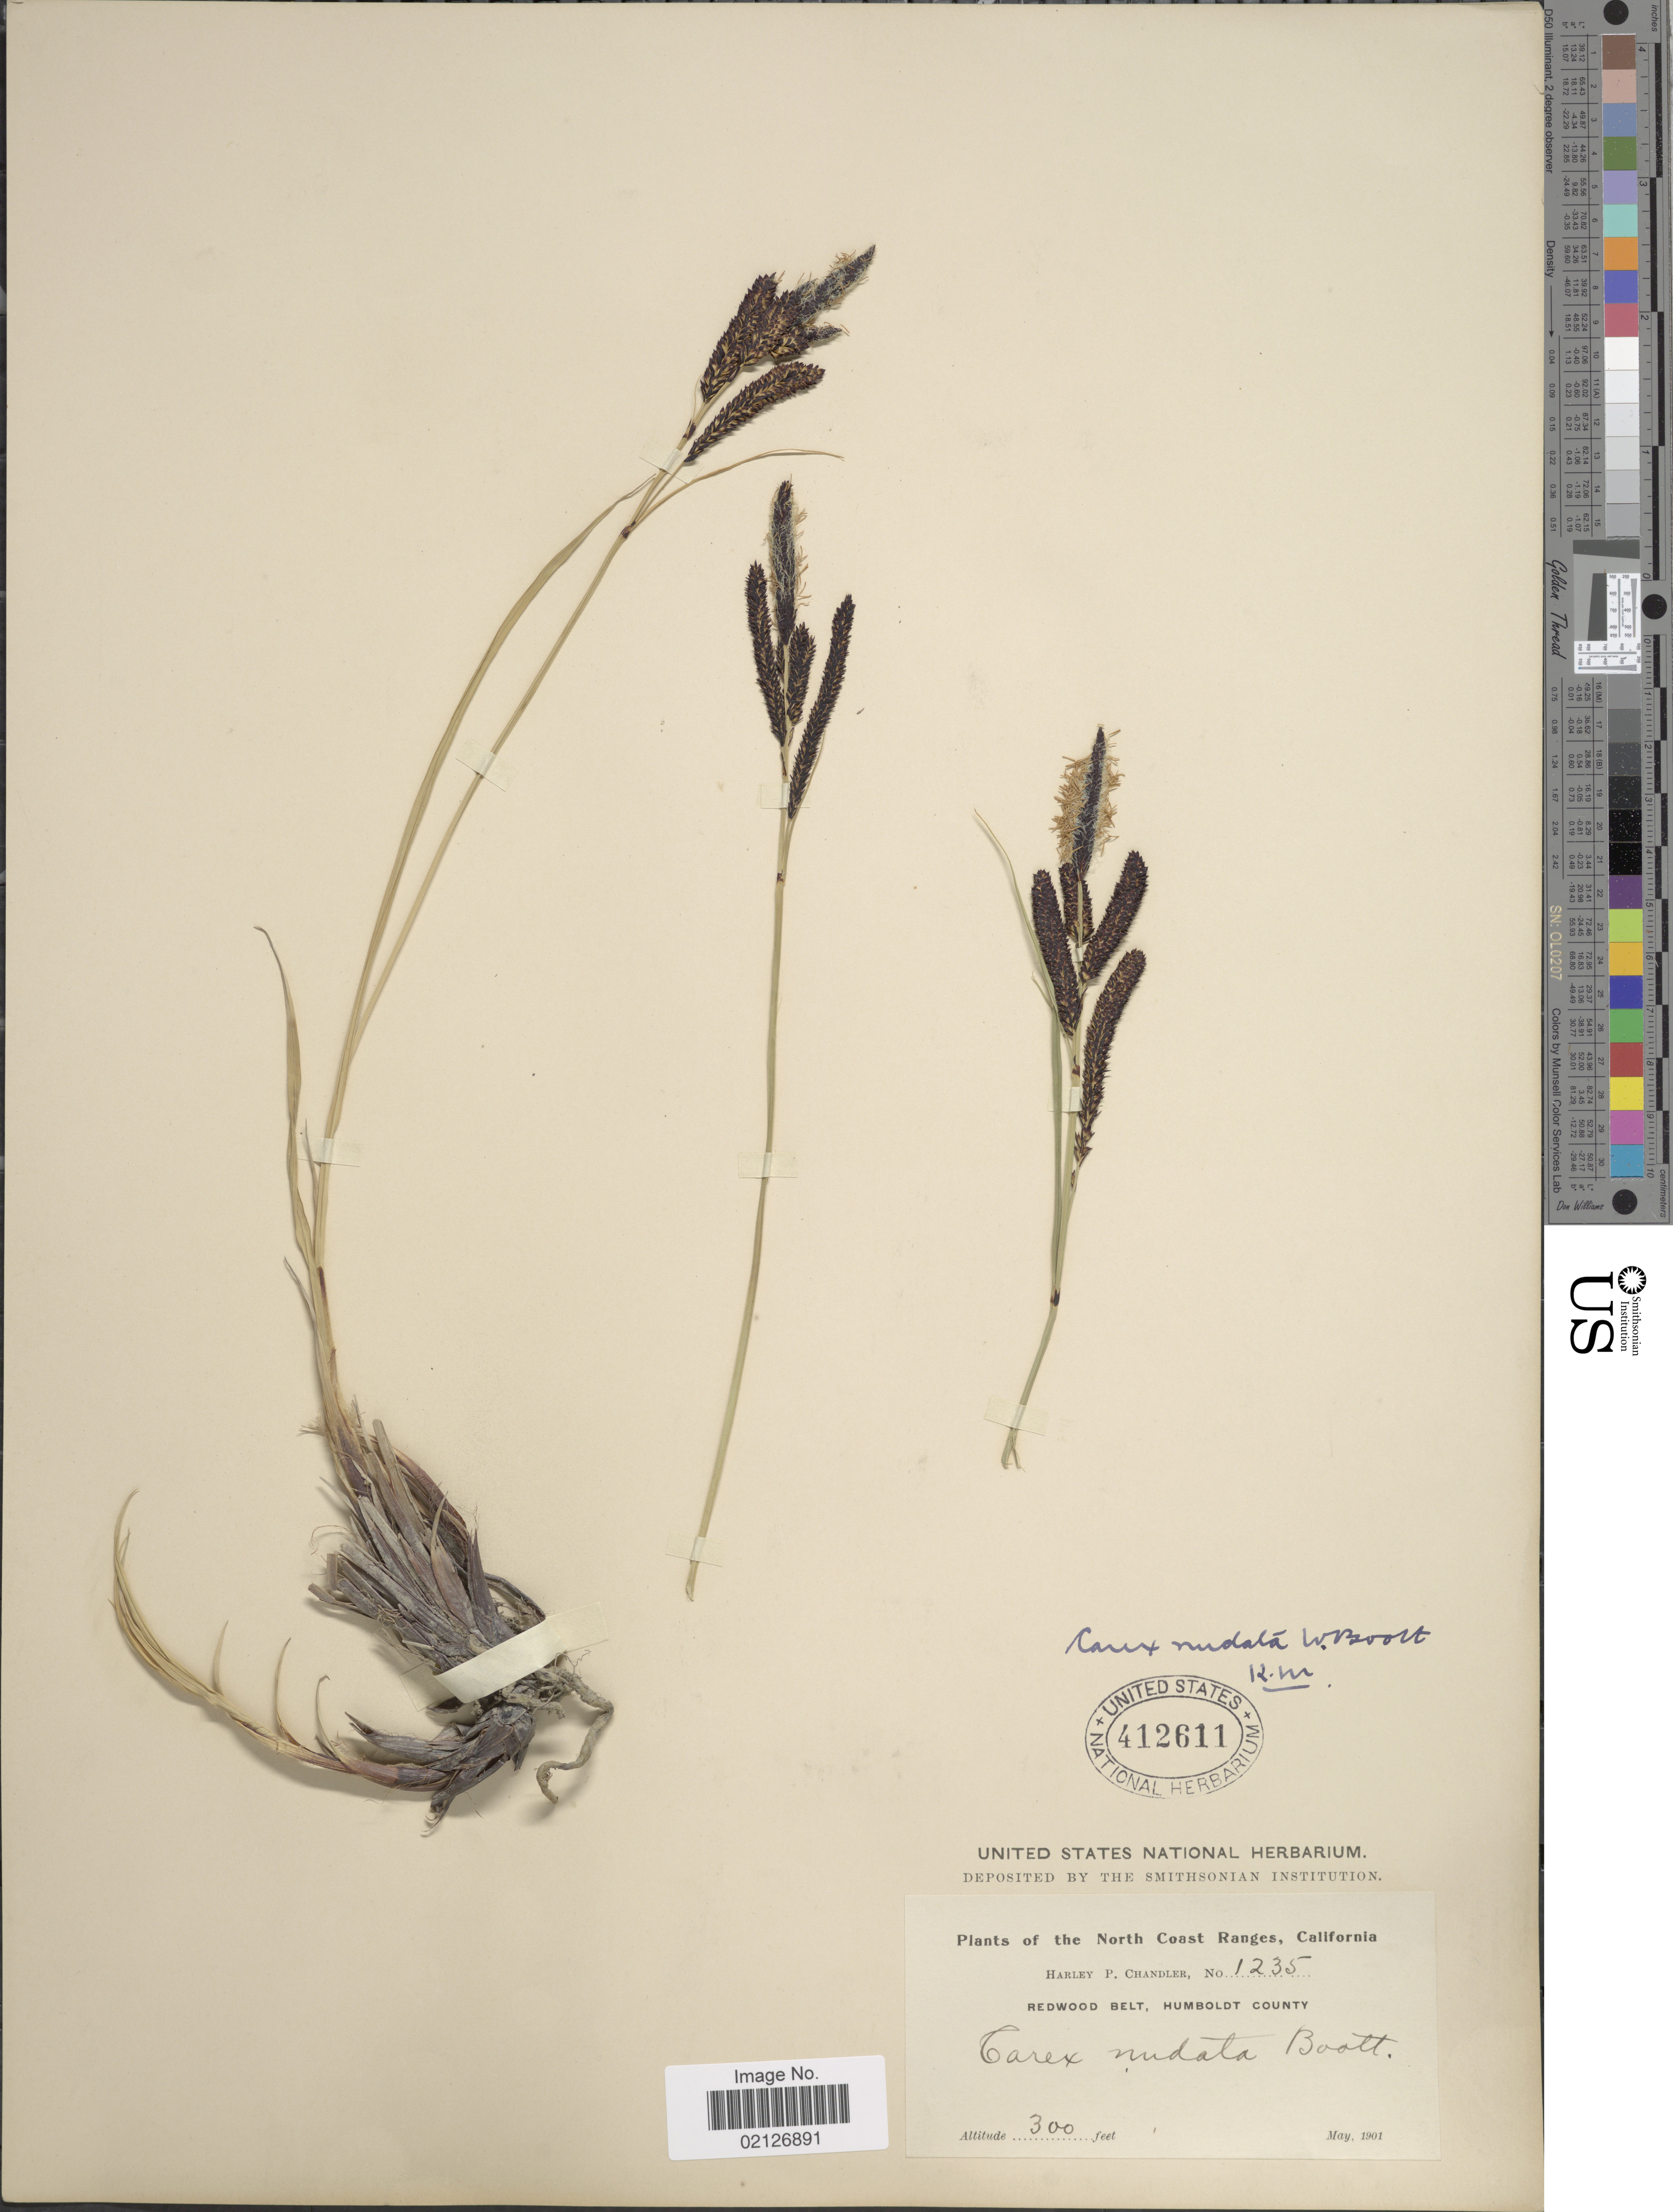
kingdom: Plantae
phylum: Tracheophyta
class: Liliopsida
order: Poales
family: Cyperaceae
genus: Carex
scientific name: Carex nudata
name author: W. Boott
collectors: H. Chandler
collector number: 1235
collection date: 1901-05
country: United States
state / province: California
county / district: Humboldt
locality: North Coast Ranges, Redwood Belt, Humboldt County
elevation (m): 91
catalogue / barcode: US 412611